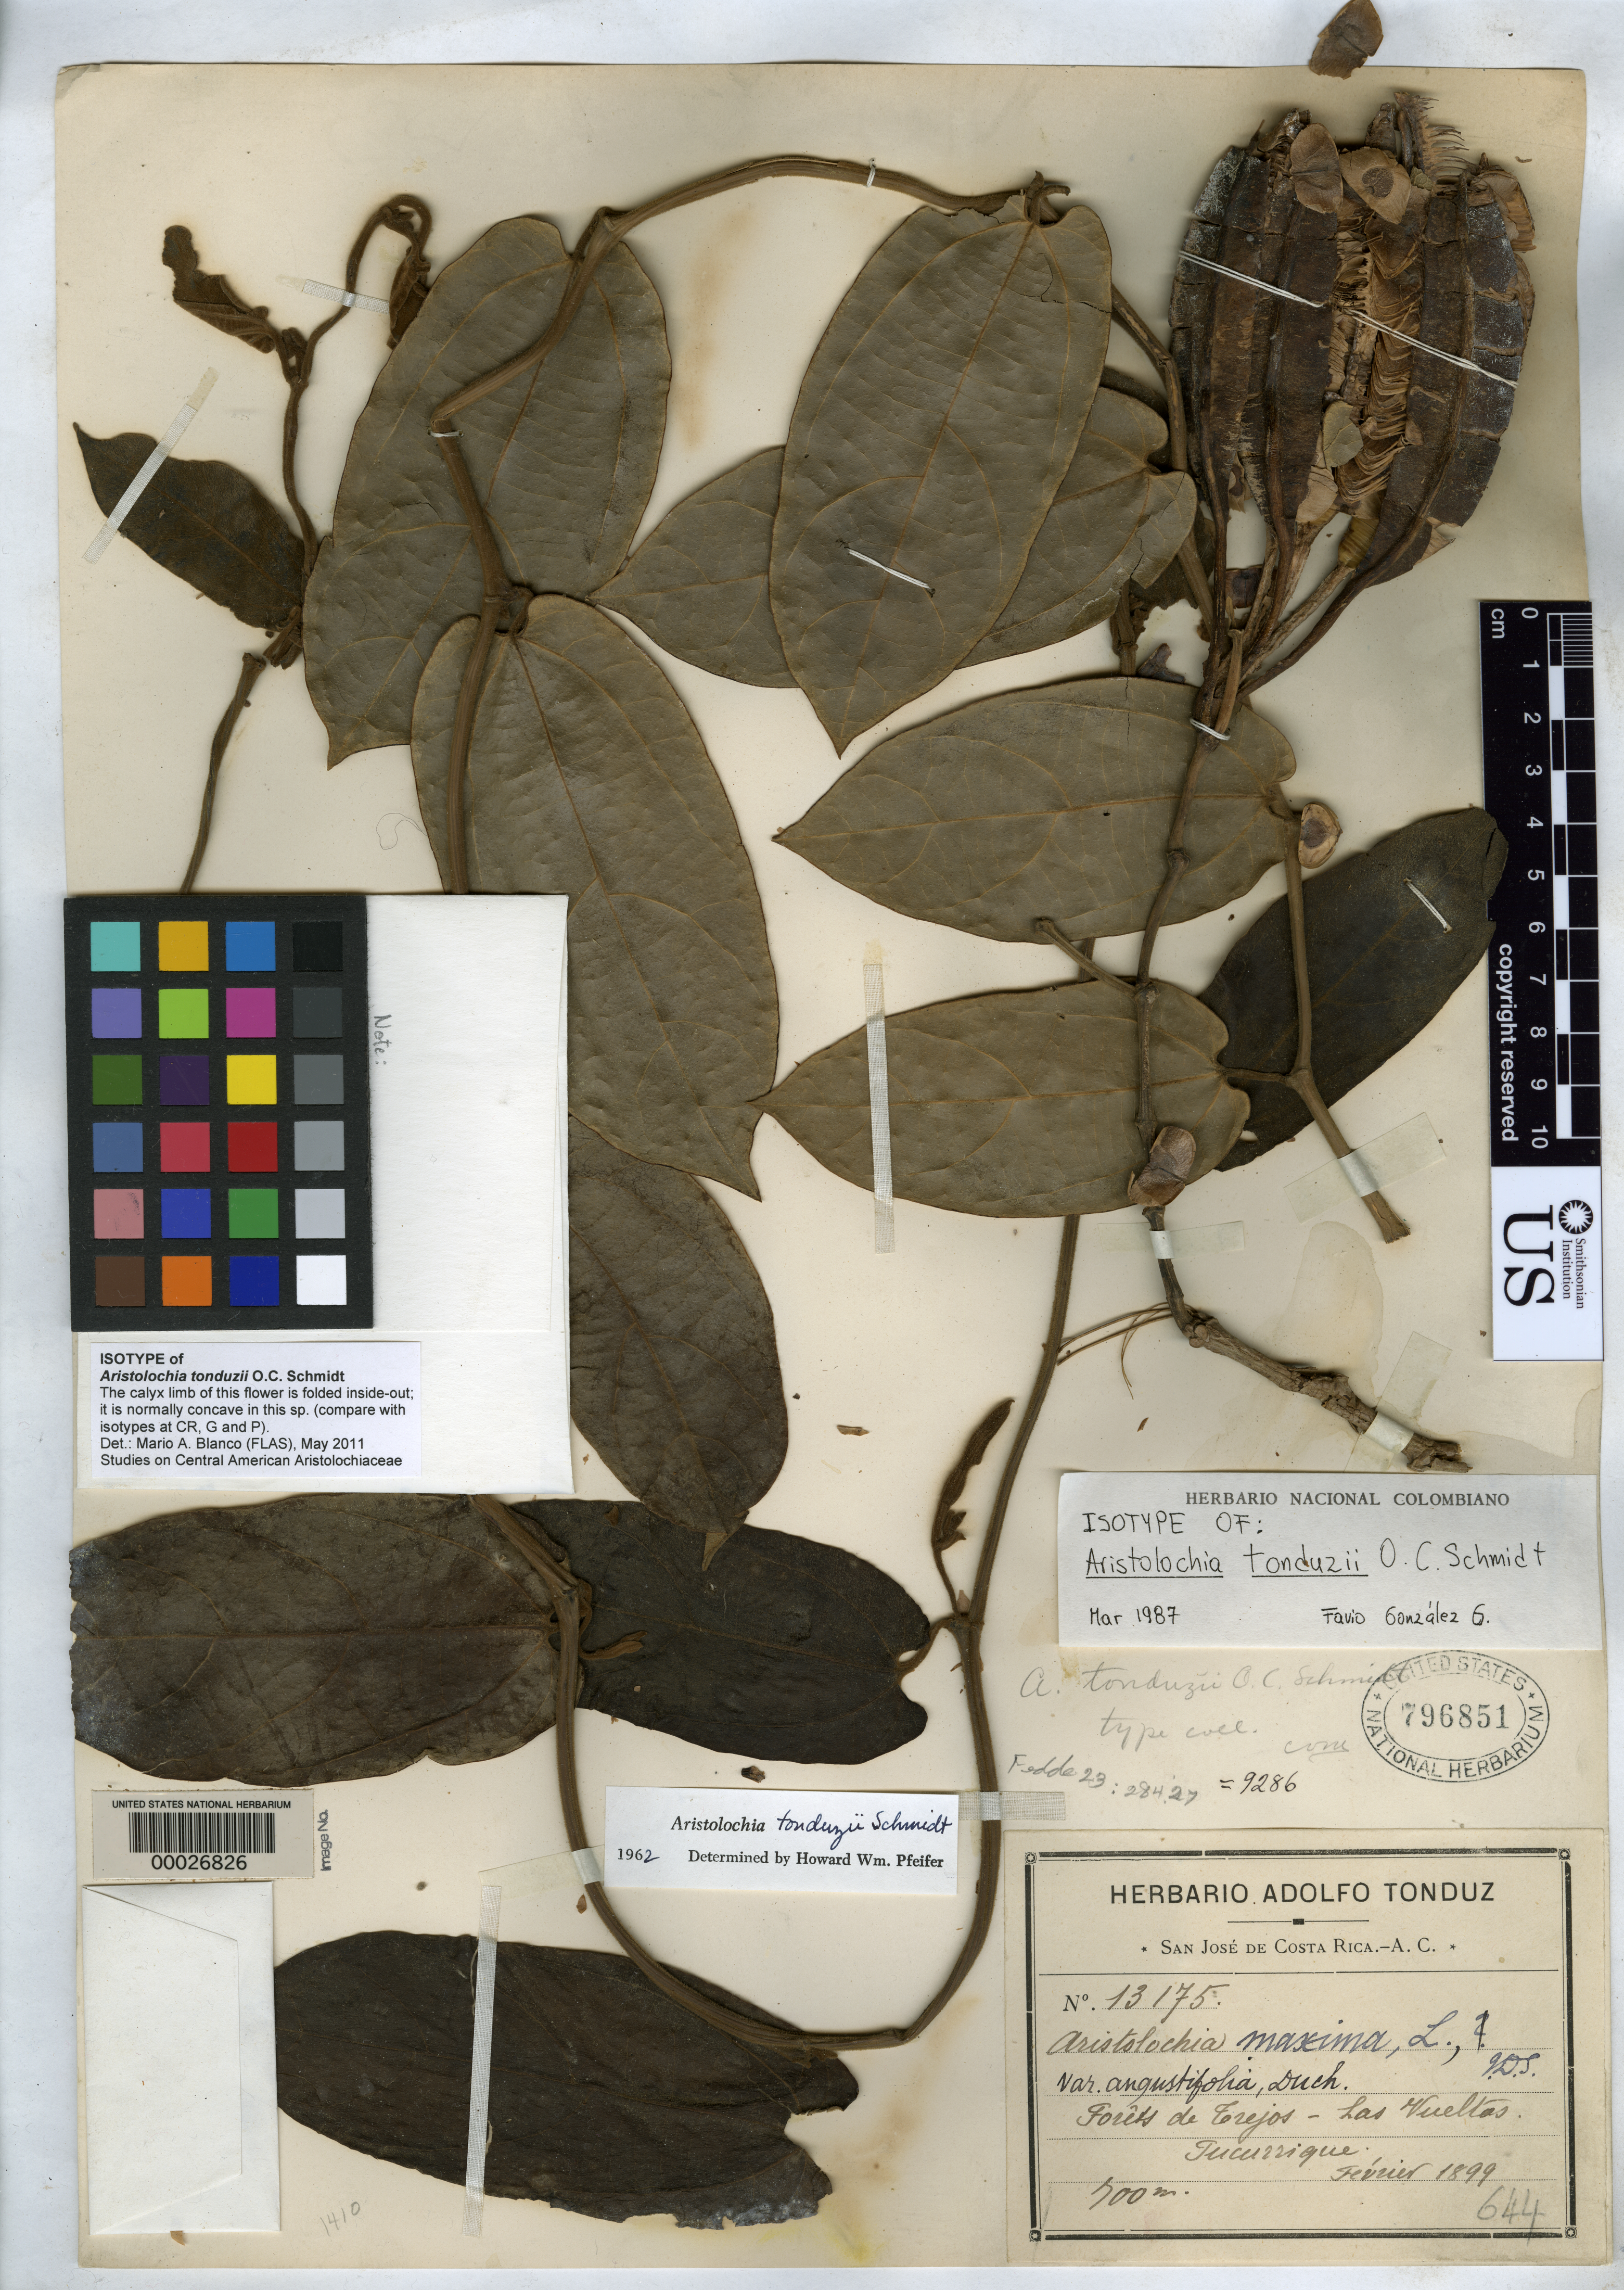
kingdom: Plantae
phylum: Tracheophyta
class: Magnoliopsida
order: Piperales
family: Aristolochiaceae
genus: Aristolochia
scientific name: Aristolochia tonduzii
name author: O.C. Schmidt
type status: Isotype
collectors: A. Tonduz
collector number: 13175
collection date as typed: Feb 1899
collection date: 1899-02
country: Costa Rica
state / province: San José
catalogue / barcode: US 796851